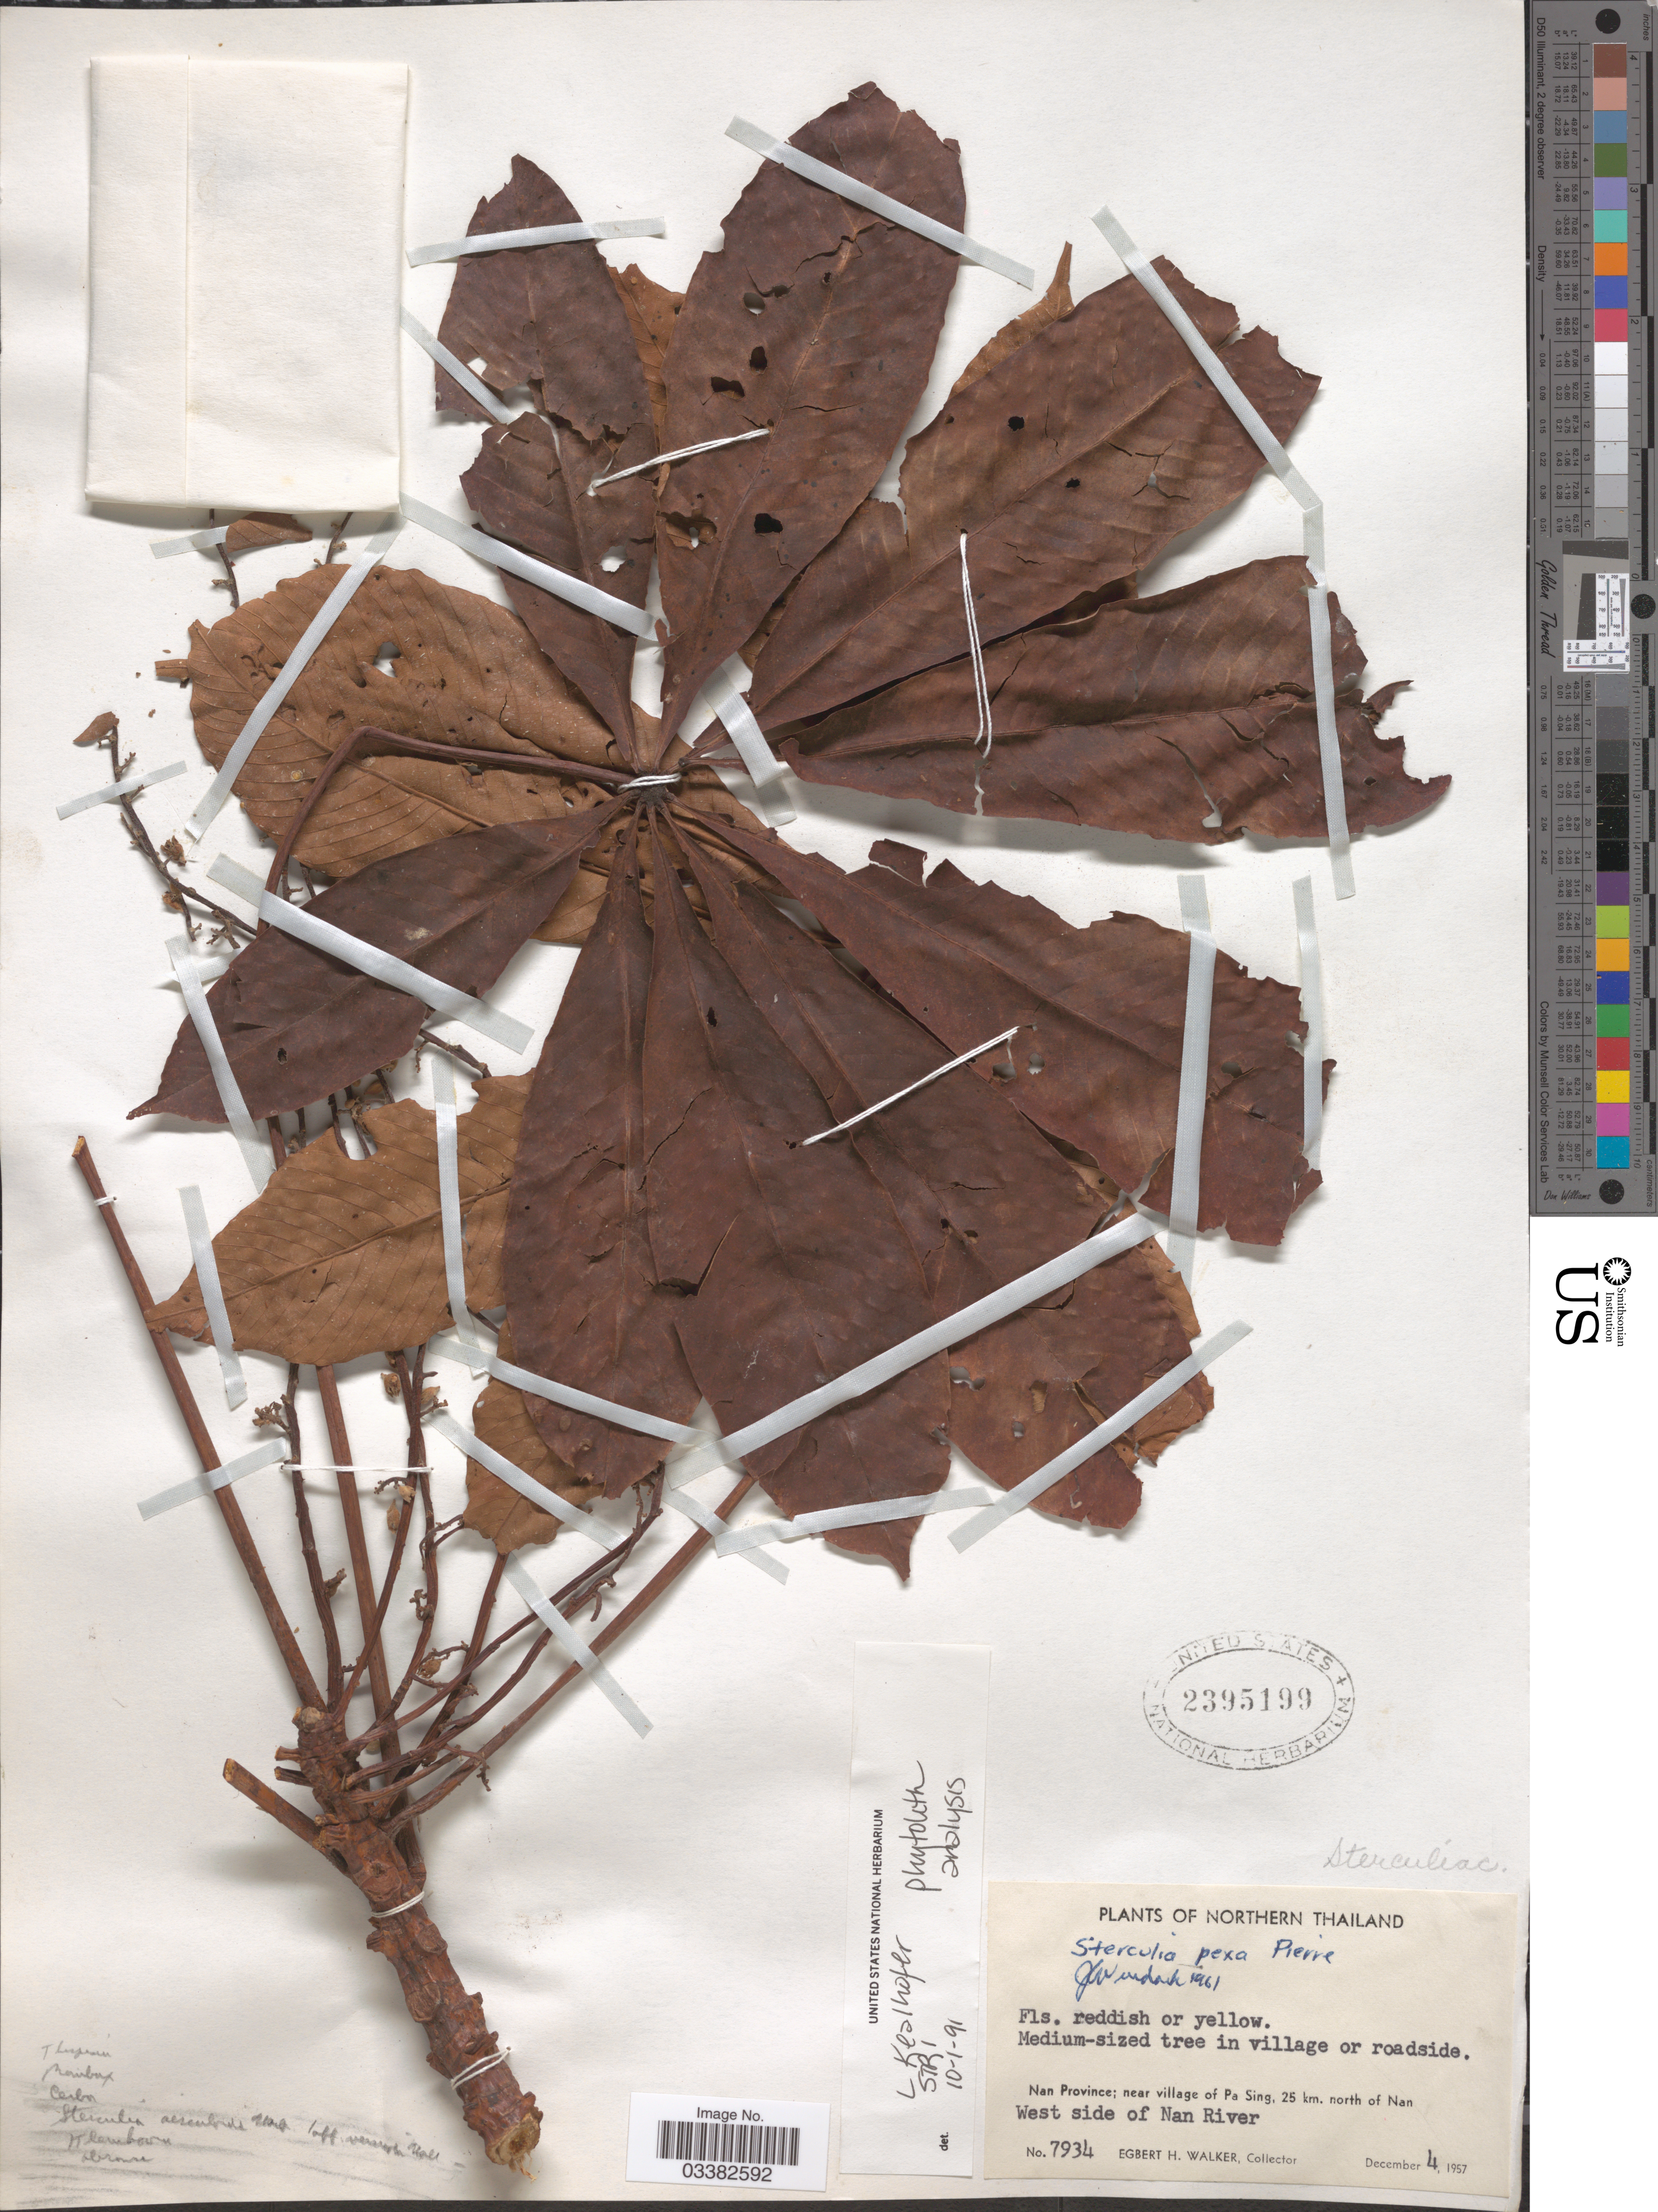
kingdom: Plantae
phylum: Tracheophyta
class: Magnoliopsida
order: Malvales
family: Malvaceae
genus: Sterculia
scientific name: Sterculia pexa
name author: Pierre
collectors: E. H. Walker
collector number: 7934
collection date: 1957-12-04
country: Thailand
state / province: Nan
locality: Northern Thailand. Near village of Pa Sing, 25 km. north of Nan West side of Nan River.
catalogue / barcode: US 2395199